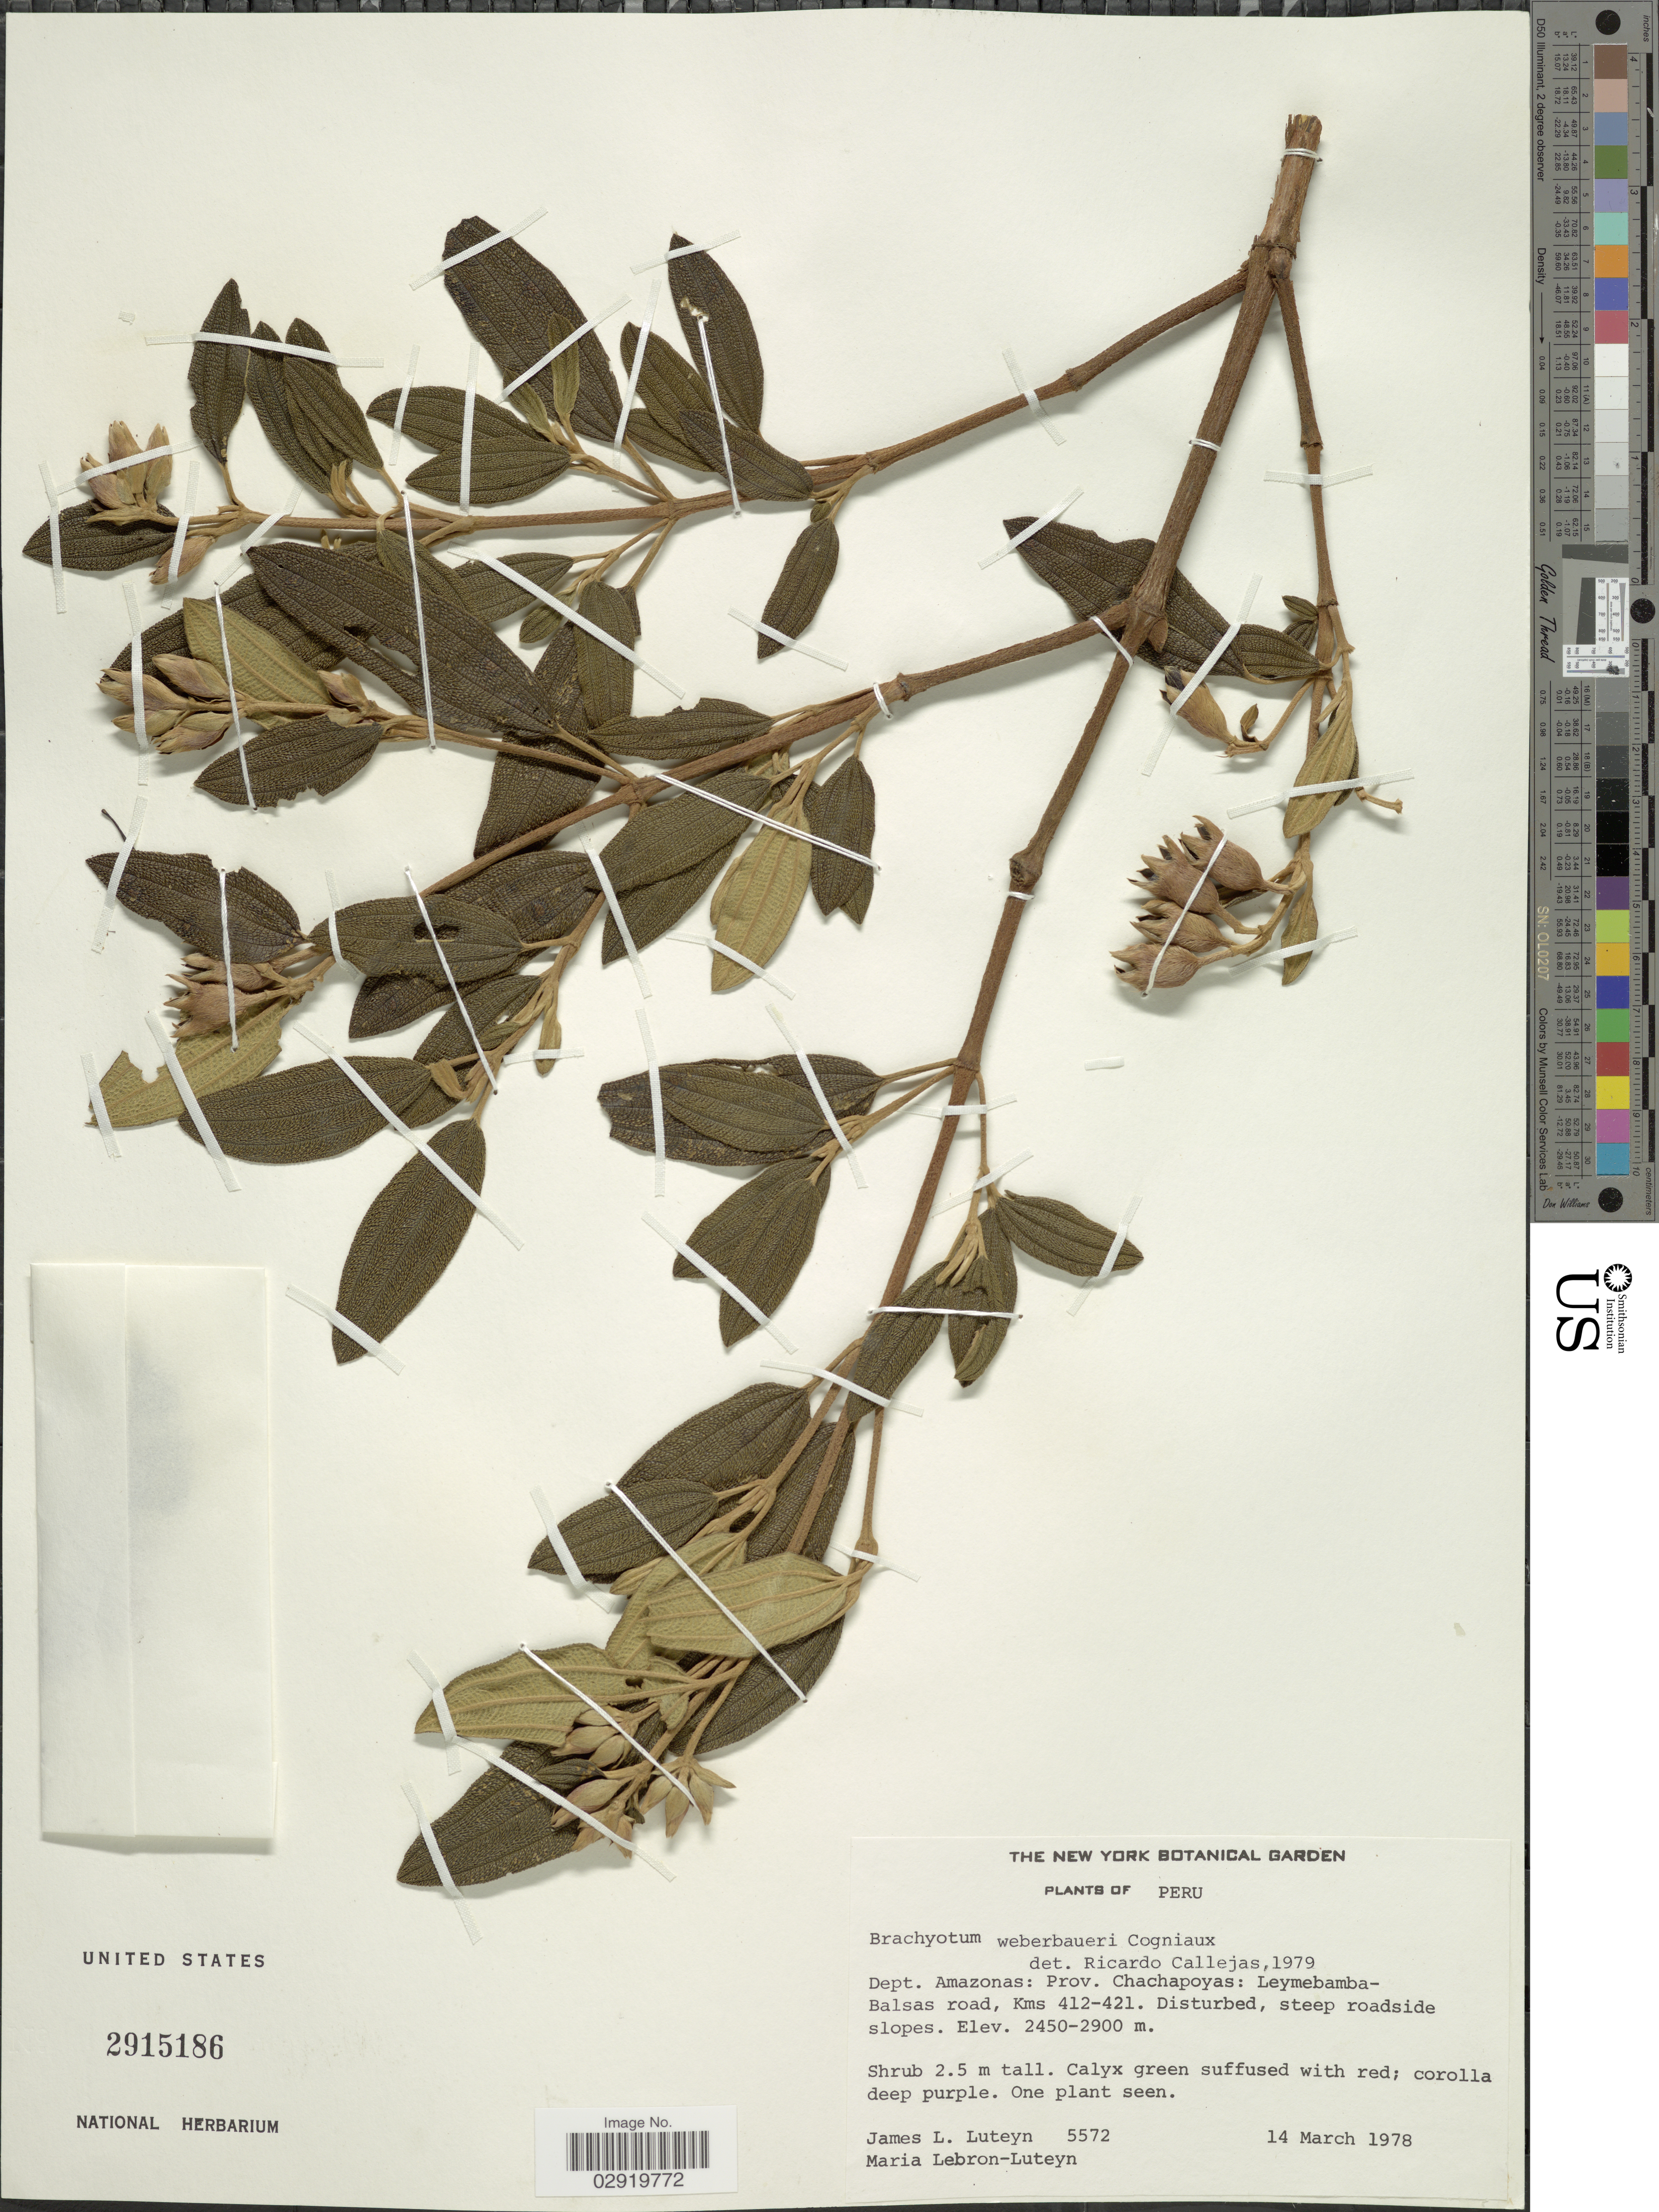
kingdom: Plantae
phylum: Tracheophyta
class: Magnoliopsida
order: Myrtales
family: Melastomataceae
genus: Brachyotum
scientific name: Brachyotum coronatum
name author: (Triana) Wurdack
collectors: J. L. Luteyn & M. L. Lebrón-Luteyn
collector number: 5572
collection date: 1978-03-14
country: Peru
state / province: Amazonas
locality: Dept. Amazonas: Prov. Chachapoyas: Leymebamba-Balsas road, Kms 412-421.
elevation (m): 2450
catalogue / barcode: US 2915186